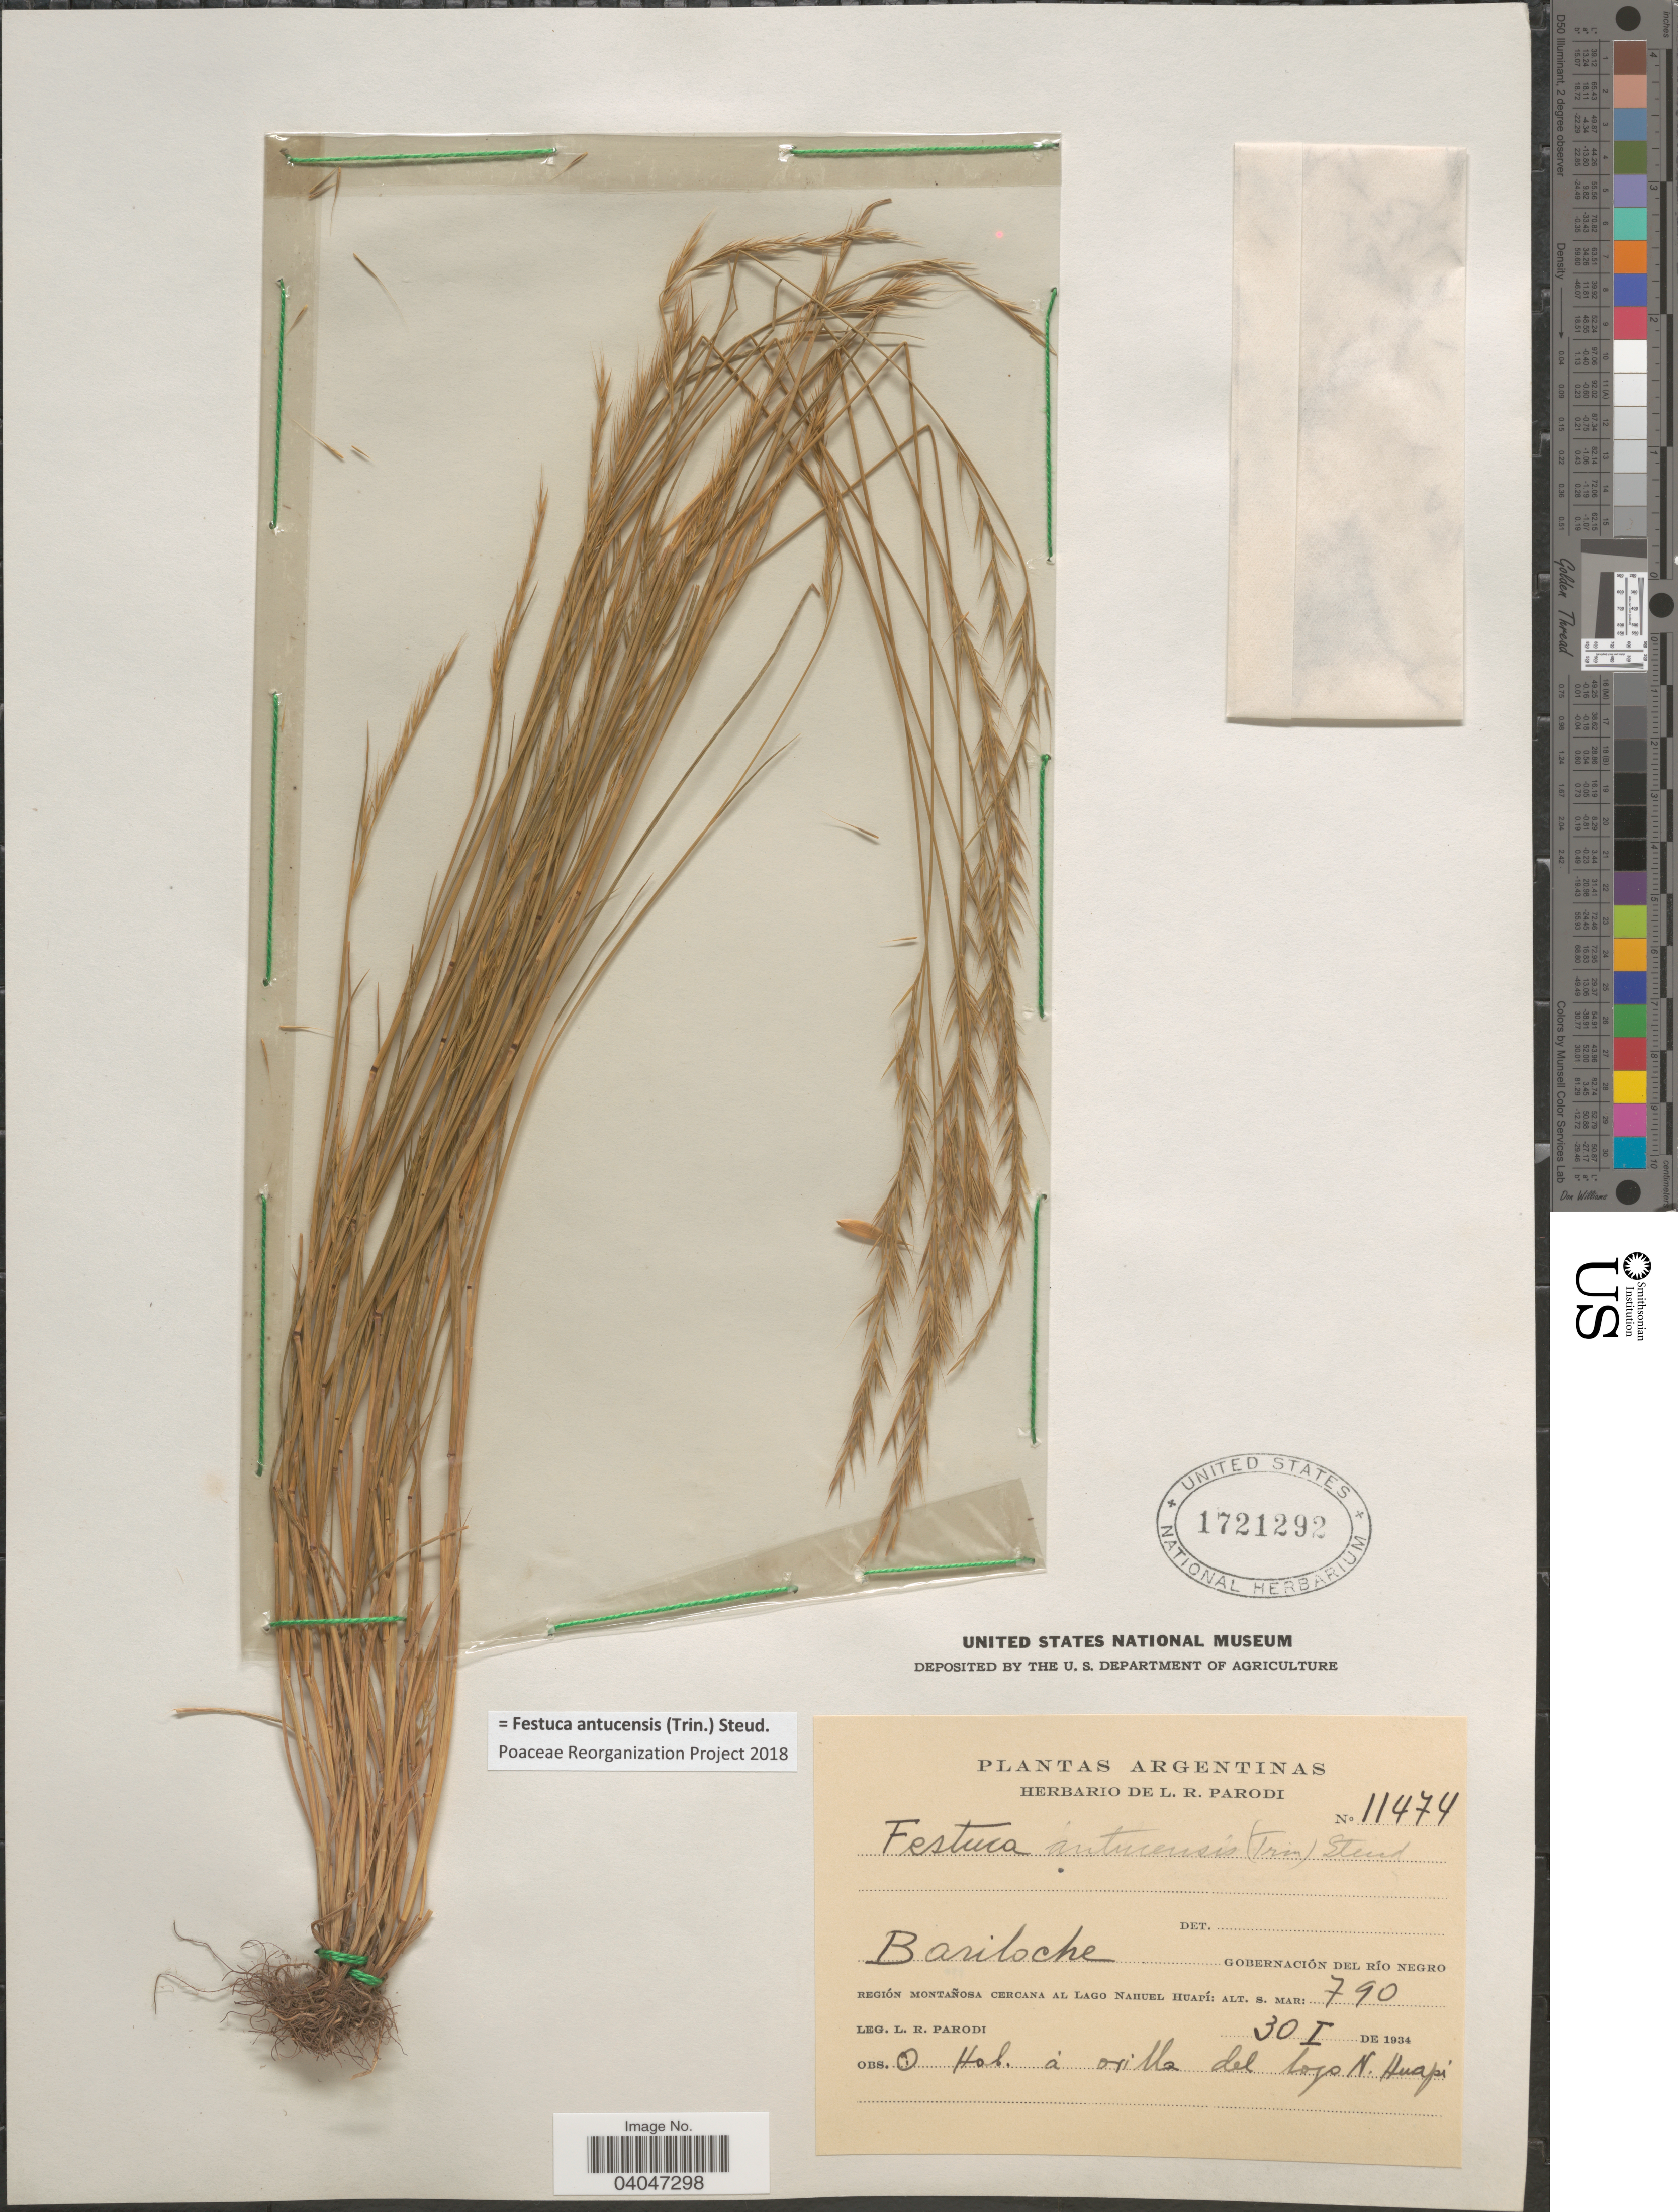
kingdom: Plantae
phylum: Tracheophyta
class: Liliopsida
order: Poales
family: Poaceae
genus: Festuca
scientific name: Festuca antucensis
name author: (Trin.) Steud.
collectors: L. R. Parodi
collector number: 11474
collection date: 1934-01-30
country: Argentina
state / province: Rio Negro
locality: Bariloche. Gobernación del Río Negro. Región Montañosa cercana al Lago Nahuel Huapí.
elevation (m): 790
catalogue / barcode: US 1721292